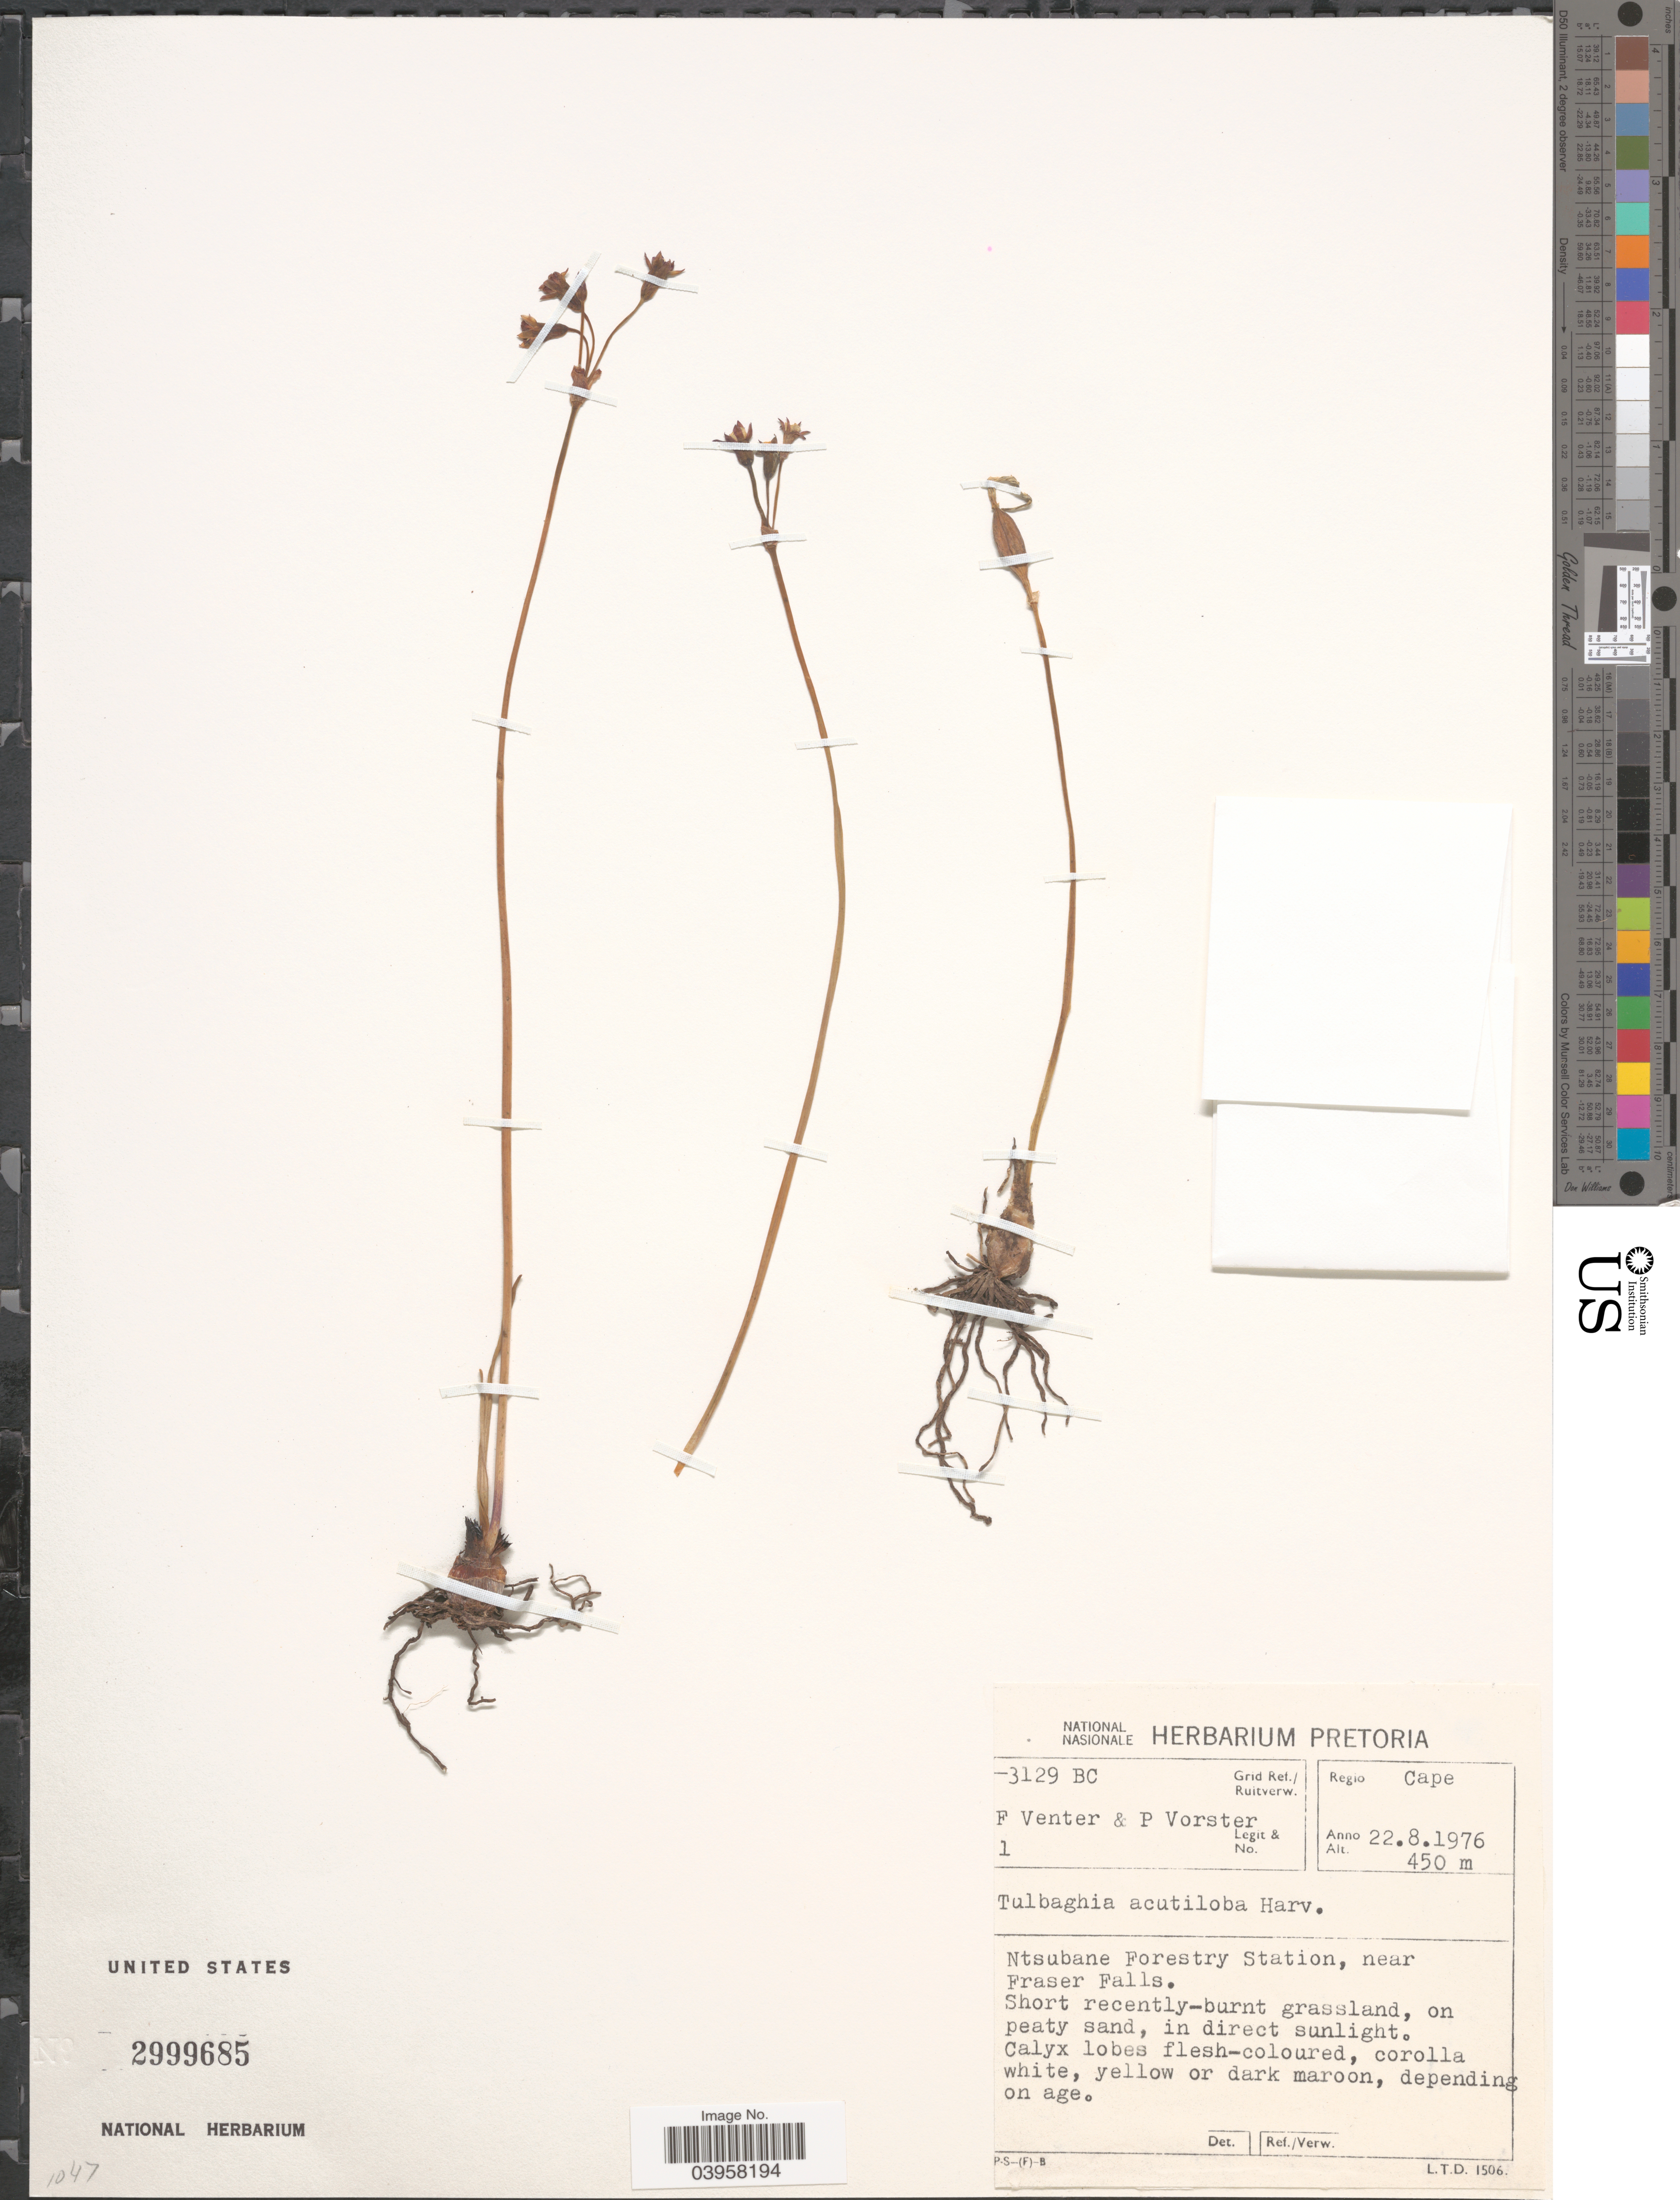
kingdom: Plantae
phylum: Tracheophyta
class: Liliopsida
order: Asparagales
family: Amaryllidaceae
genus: Tulbaghia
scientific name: Tulbaghia acutiloba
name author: Harv.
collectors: F. Venter & P. Vorster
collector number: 1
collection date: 1976-08-22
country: South Africa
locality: Grid.Ref./Ruitverw. 3129BC. Regio Cape. Ntsubane Forestry Station, near Fraser Falls.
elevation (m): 450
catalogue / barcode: US 2999685